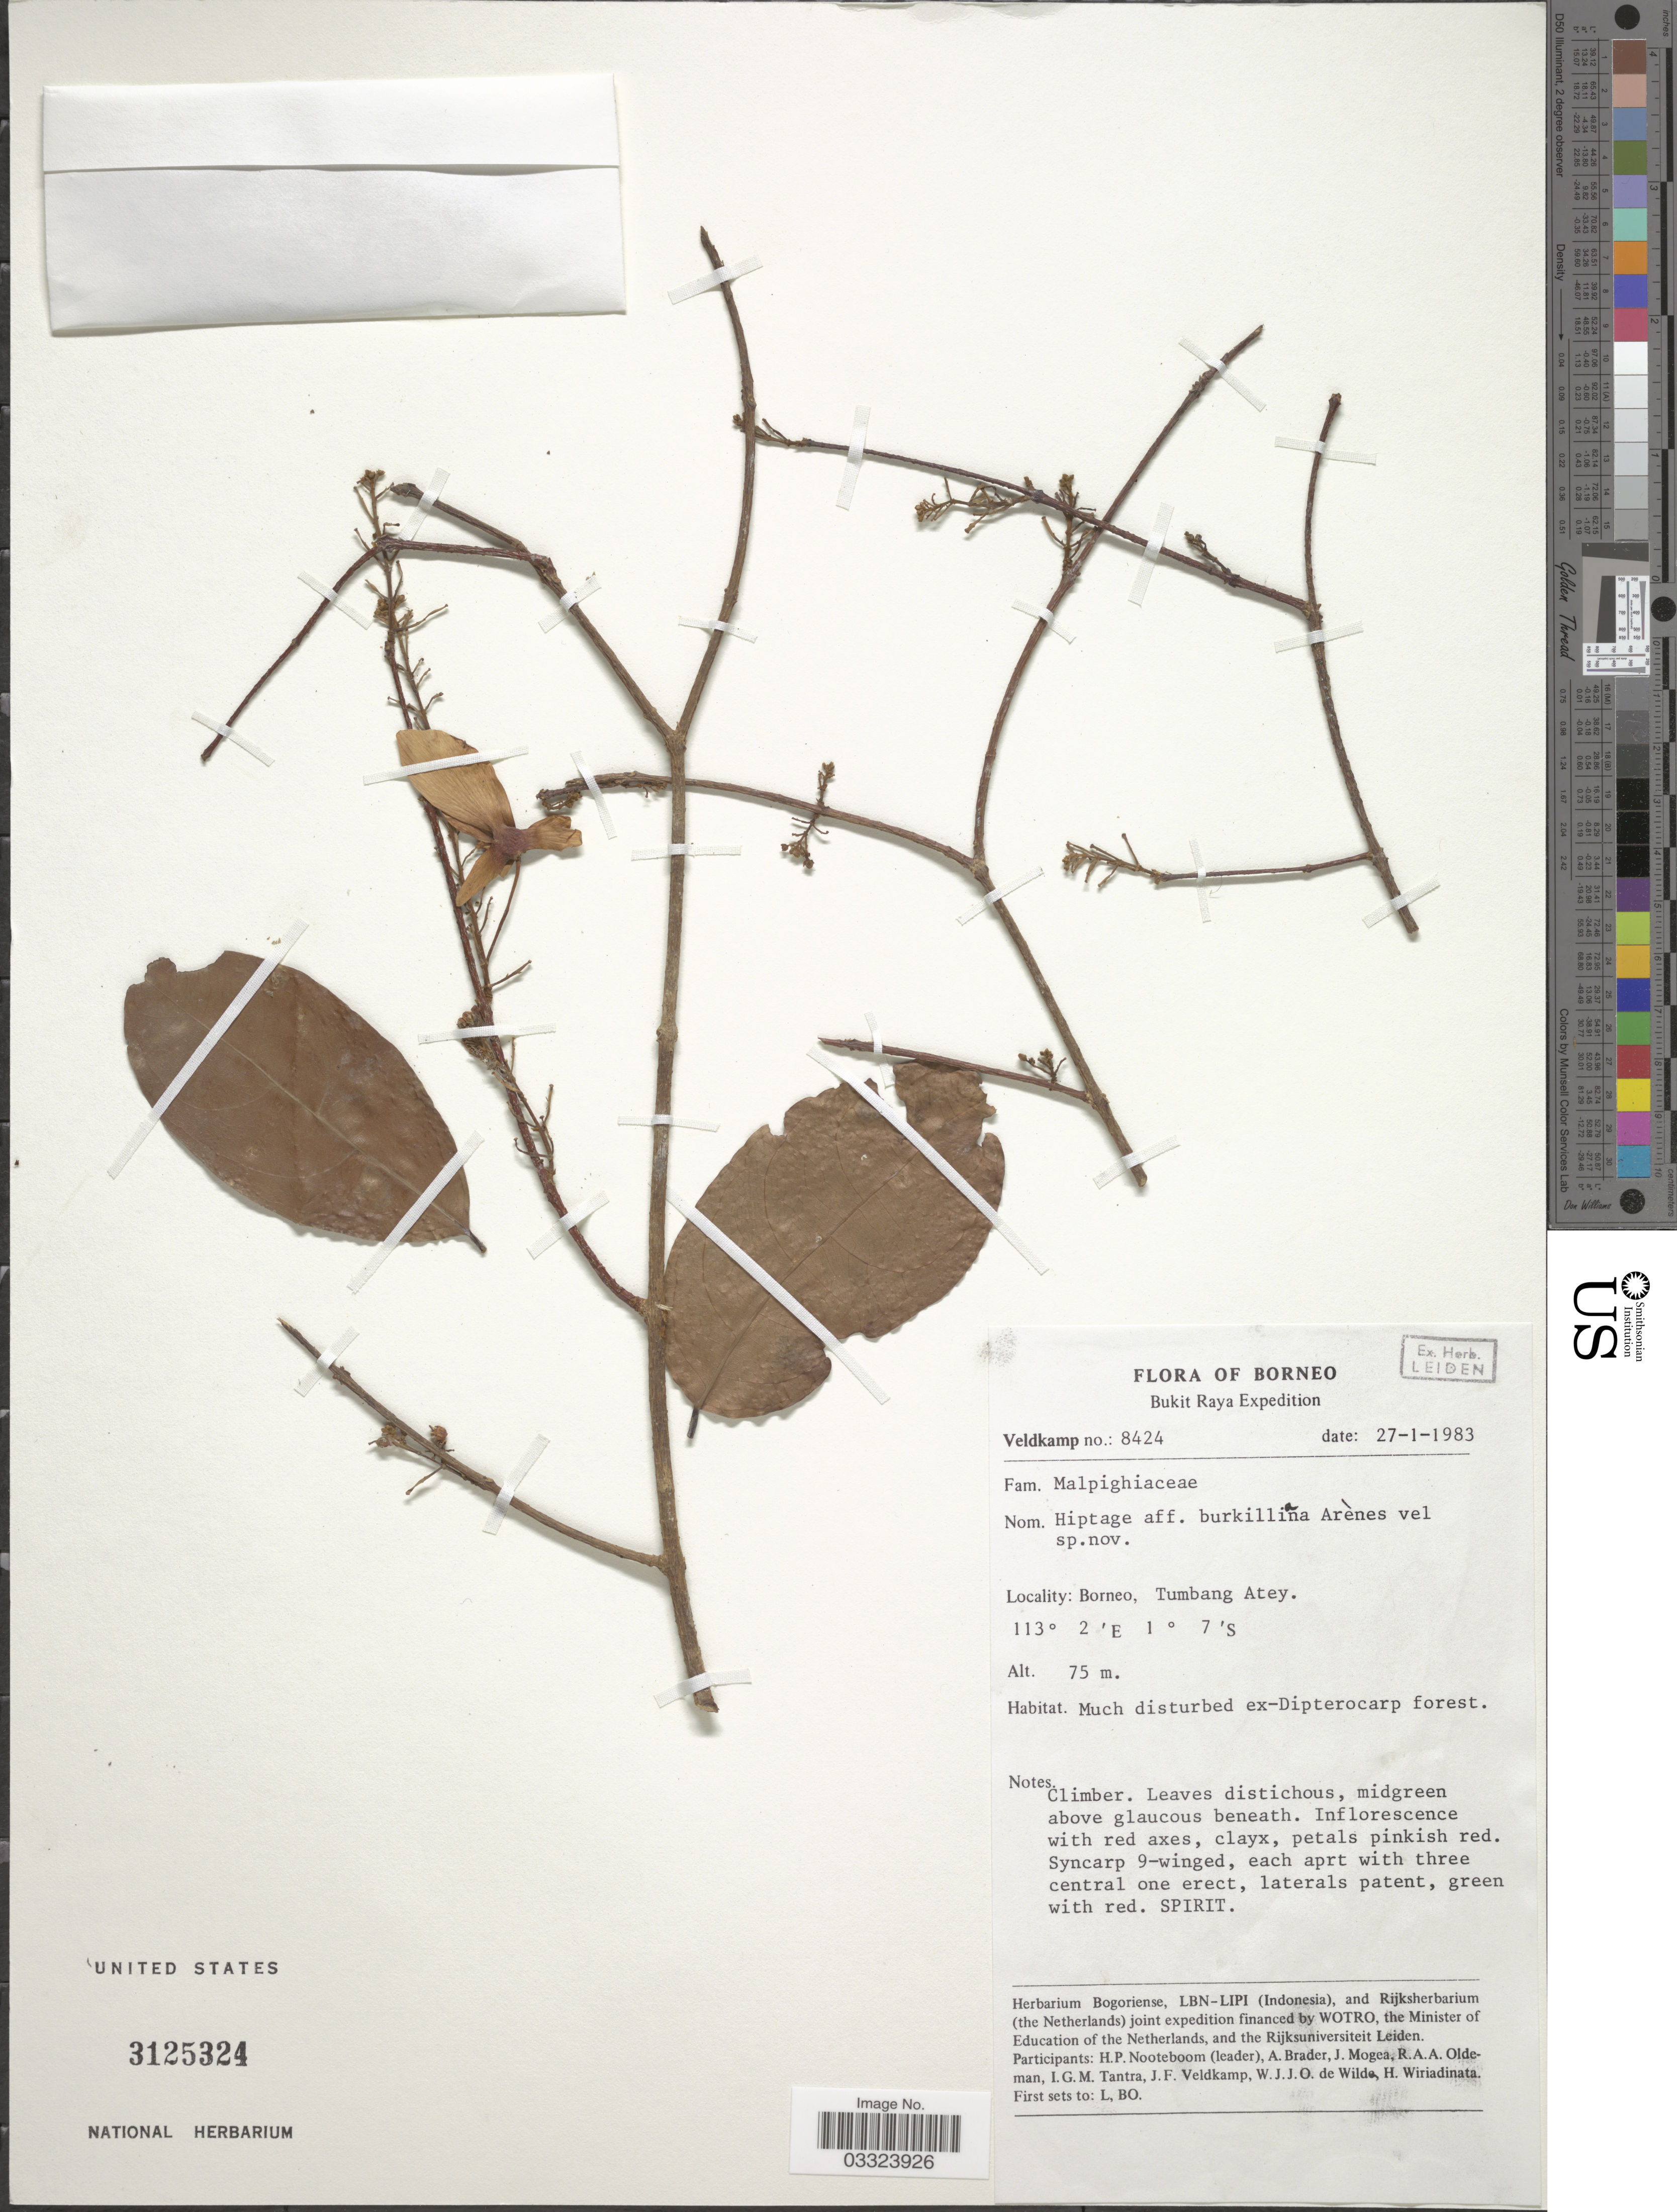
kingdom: Plantae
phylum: Tracheophyta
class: Magnoliopsida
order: Malpighiales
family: Malpighiaceae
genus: Hiptage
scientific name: Hiptage burkilliana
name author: Arènes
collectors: J. F. Veldkamp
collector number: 8424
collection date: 1983-01-27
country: Indonesia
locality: Borneo, Bukit Raya, Tumbang Atey.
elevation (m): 75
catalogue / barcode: US 3125324